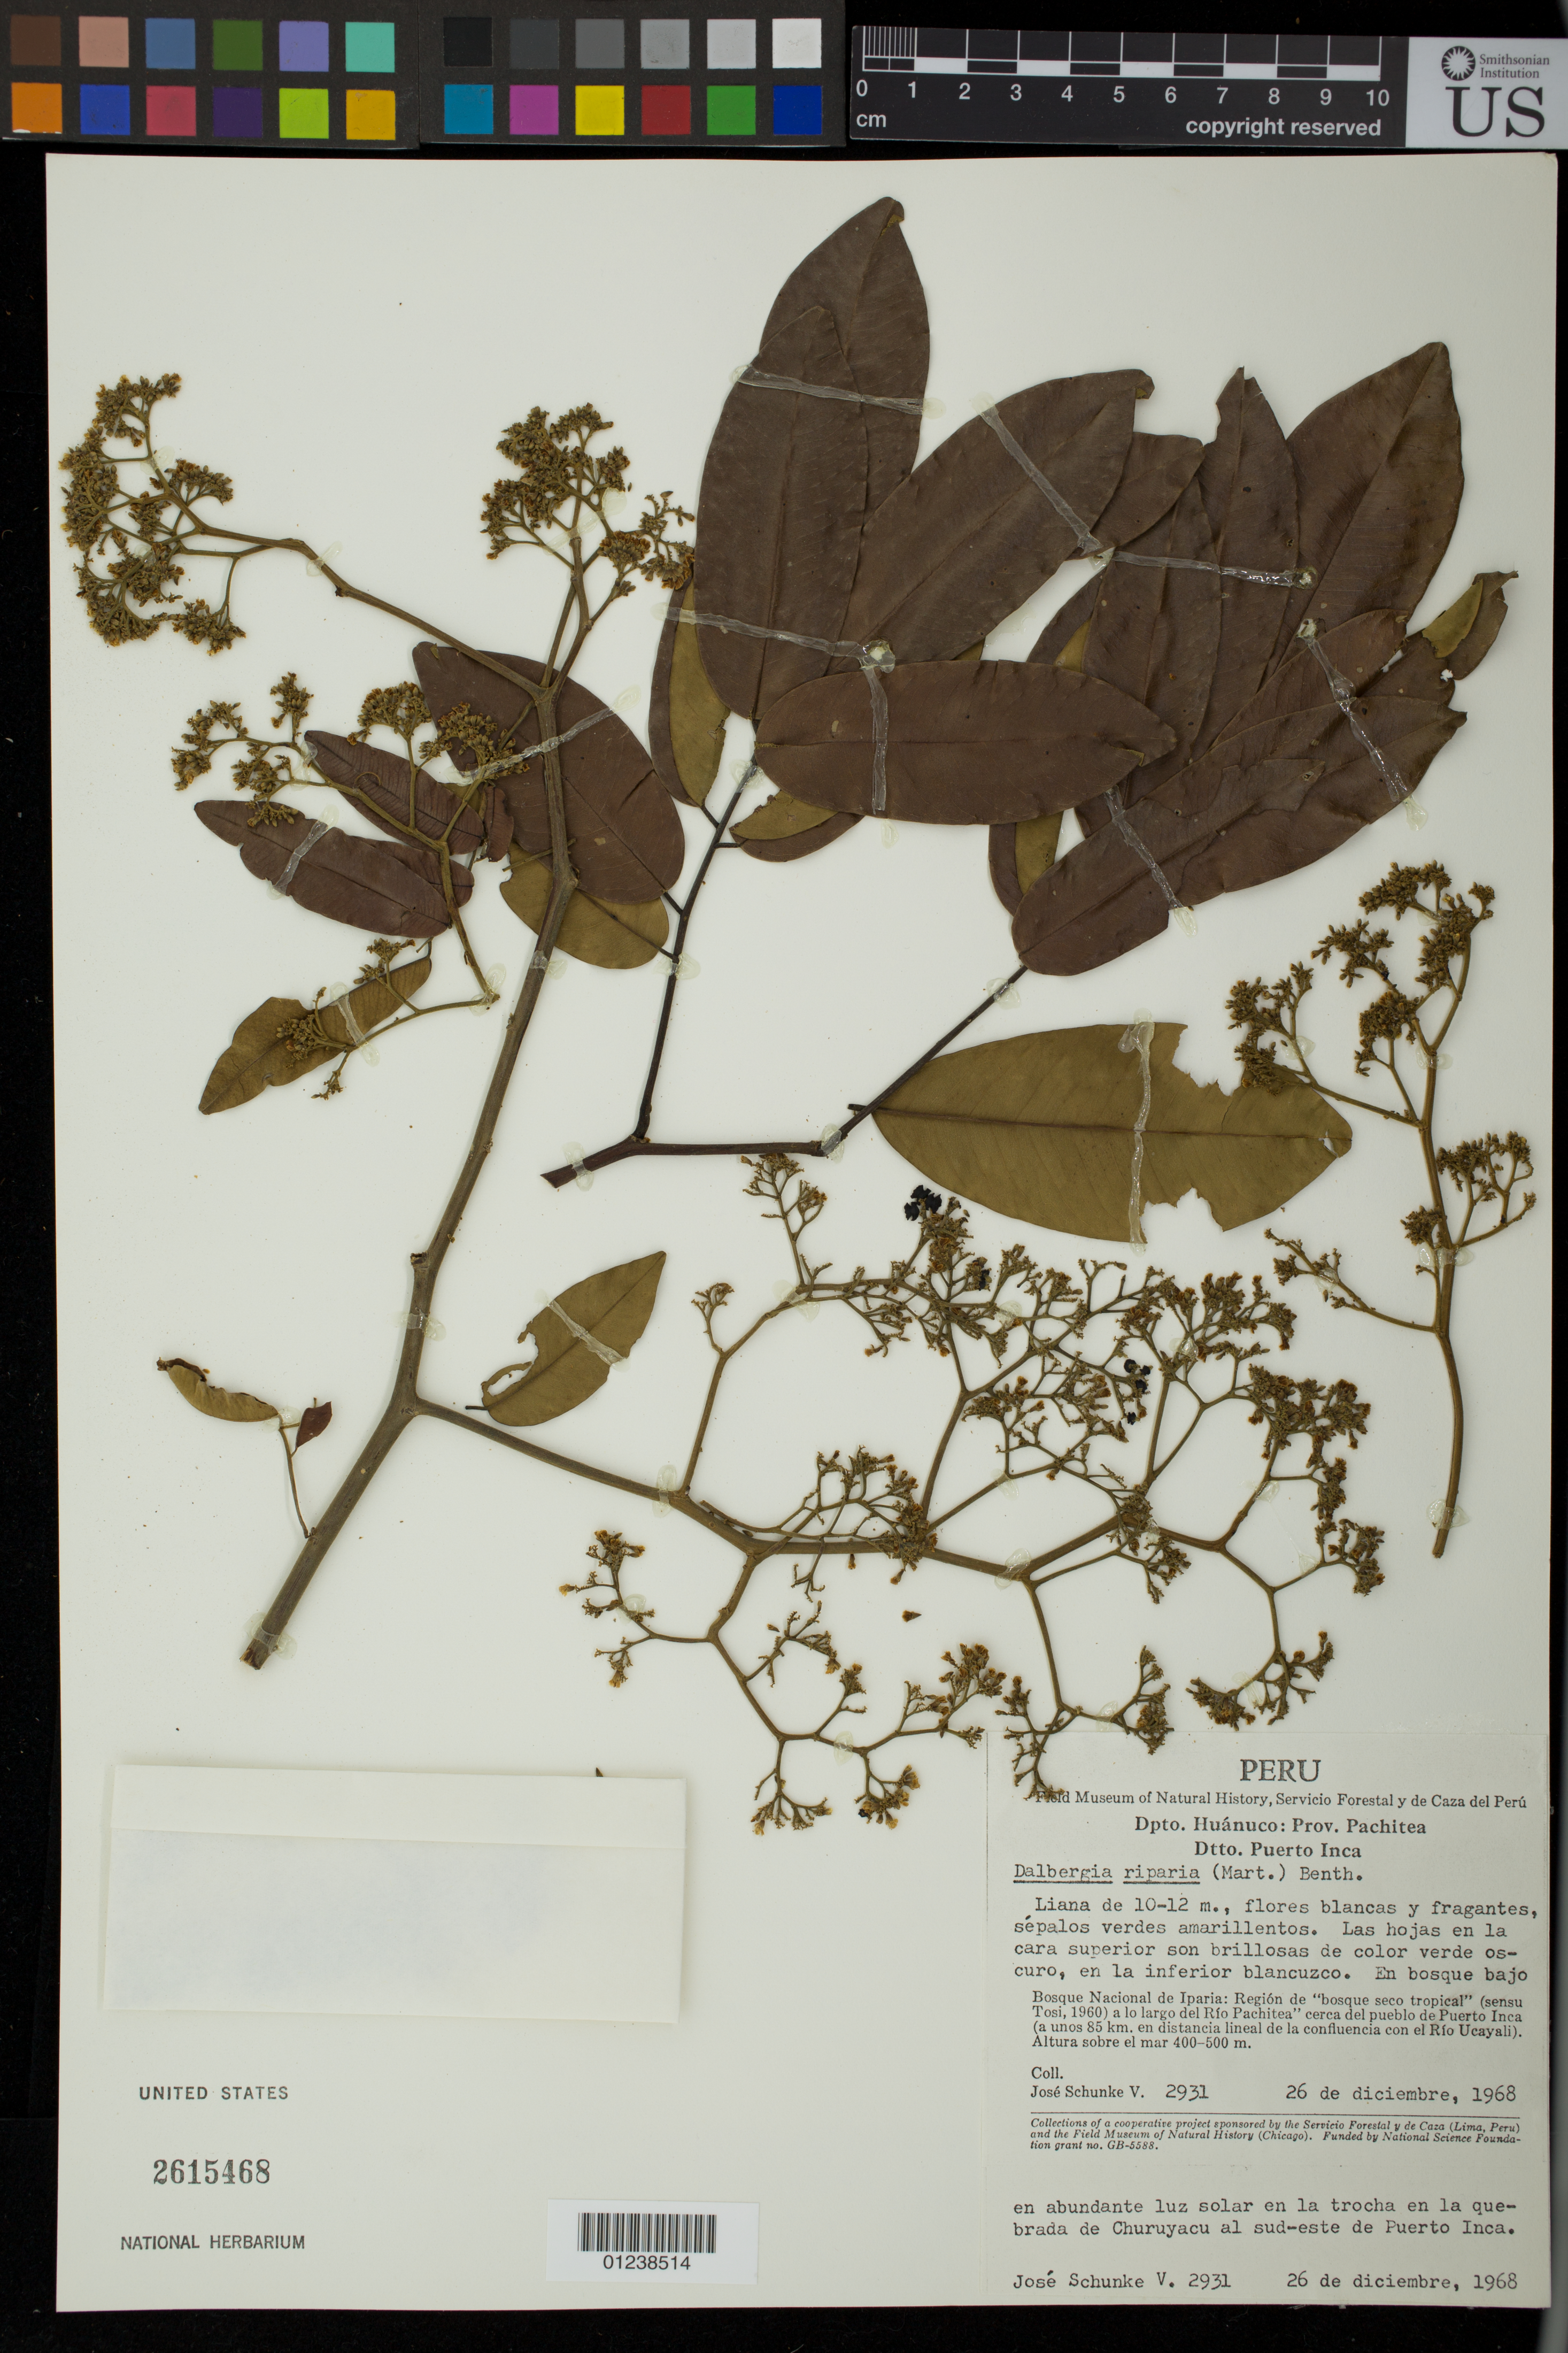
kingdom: Plantae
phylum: Tracheophyta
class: Magnoliopsida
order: Fabales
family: Fabaceae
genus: Dalbergia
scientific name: Dalbergia riparia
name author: (Mart.) Benth.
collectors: J. Schunke Vigo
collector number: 2931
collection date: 1968-12-26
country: Peru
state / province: Huánuco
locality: Bosque Nacional de Iparia: Region de "bosque seco tropical" (sensu Tosi, 1960) a lo largo del Rio Pachitea cerca del pueblo de Puerto Inca (a unos 85 km. en distancia lineal de la confluencia con el Rio Ucayali)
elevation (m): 400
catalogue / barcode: US 2615468